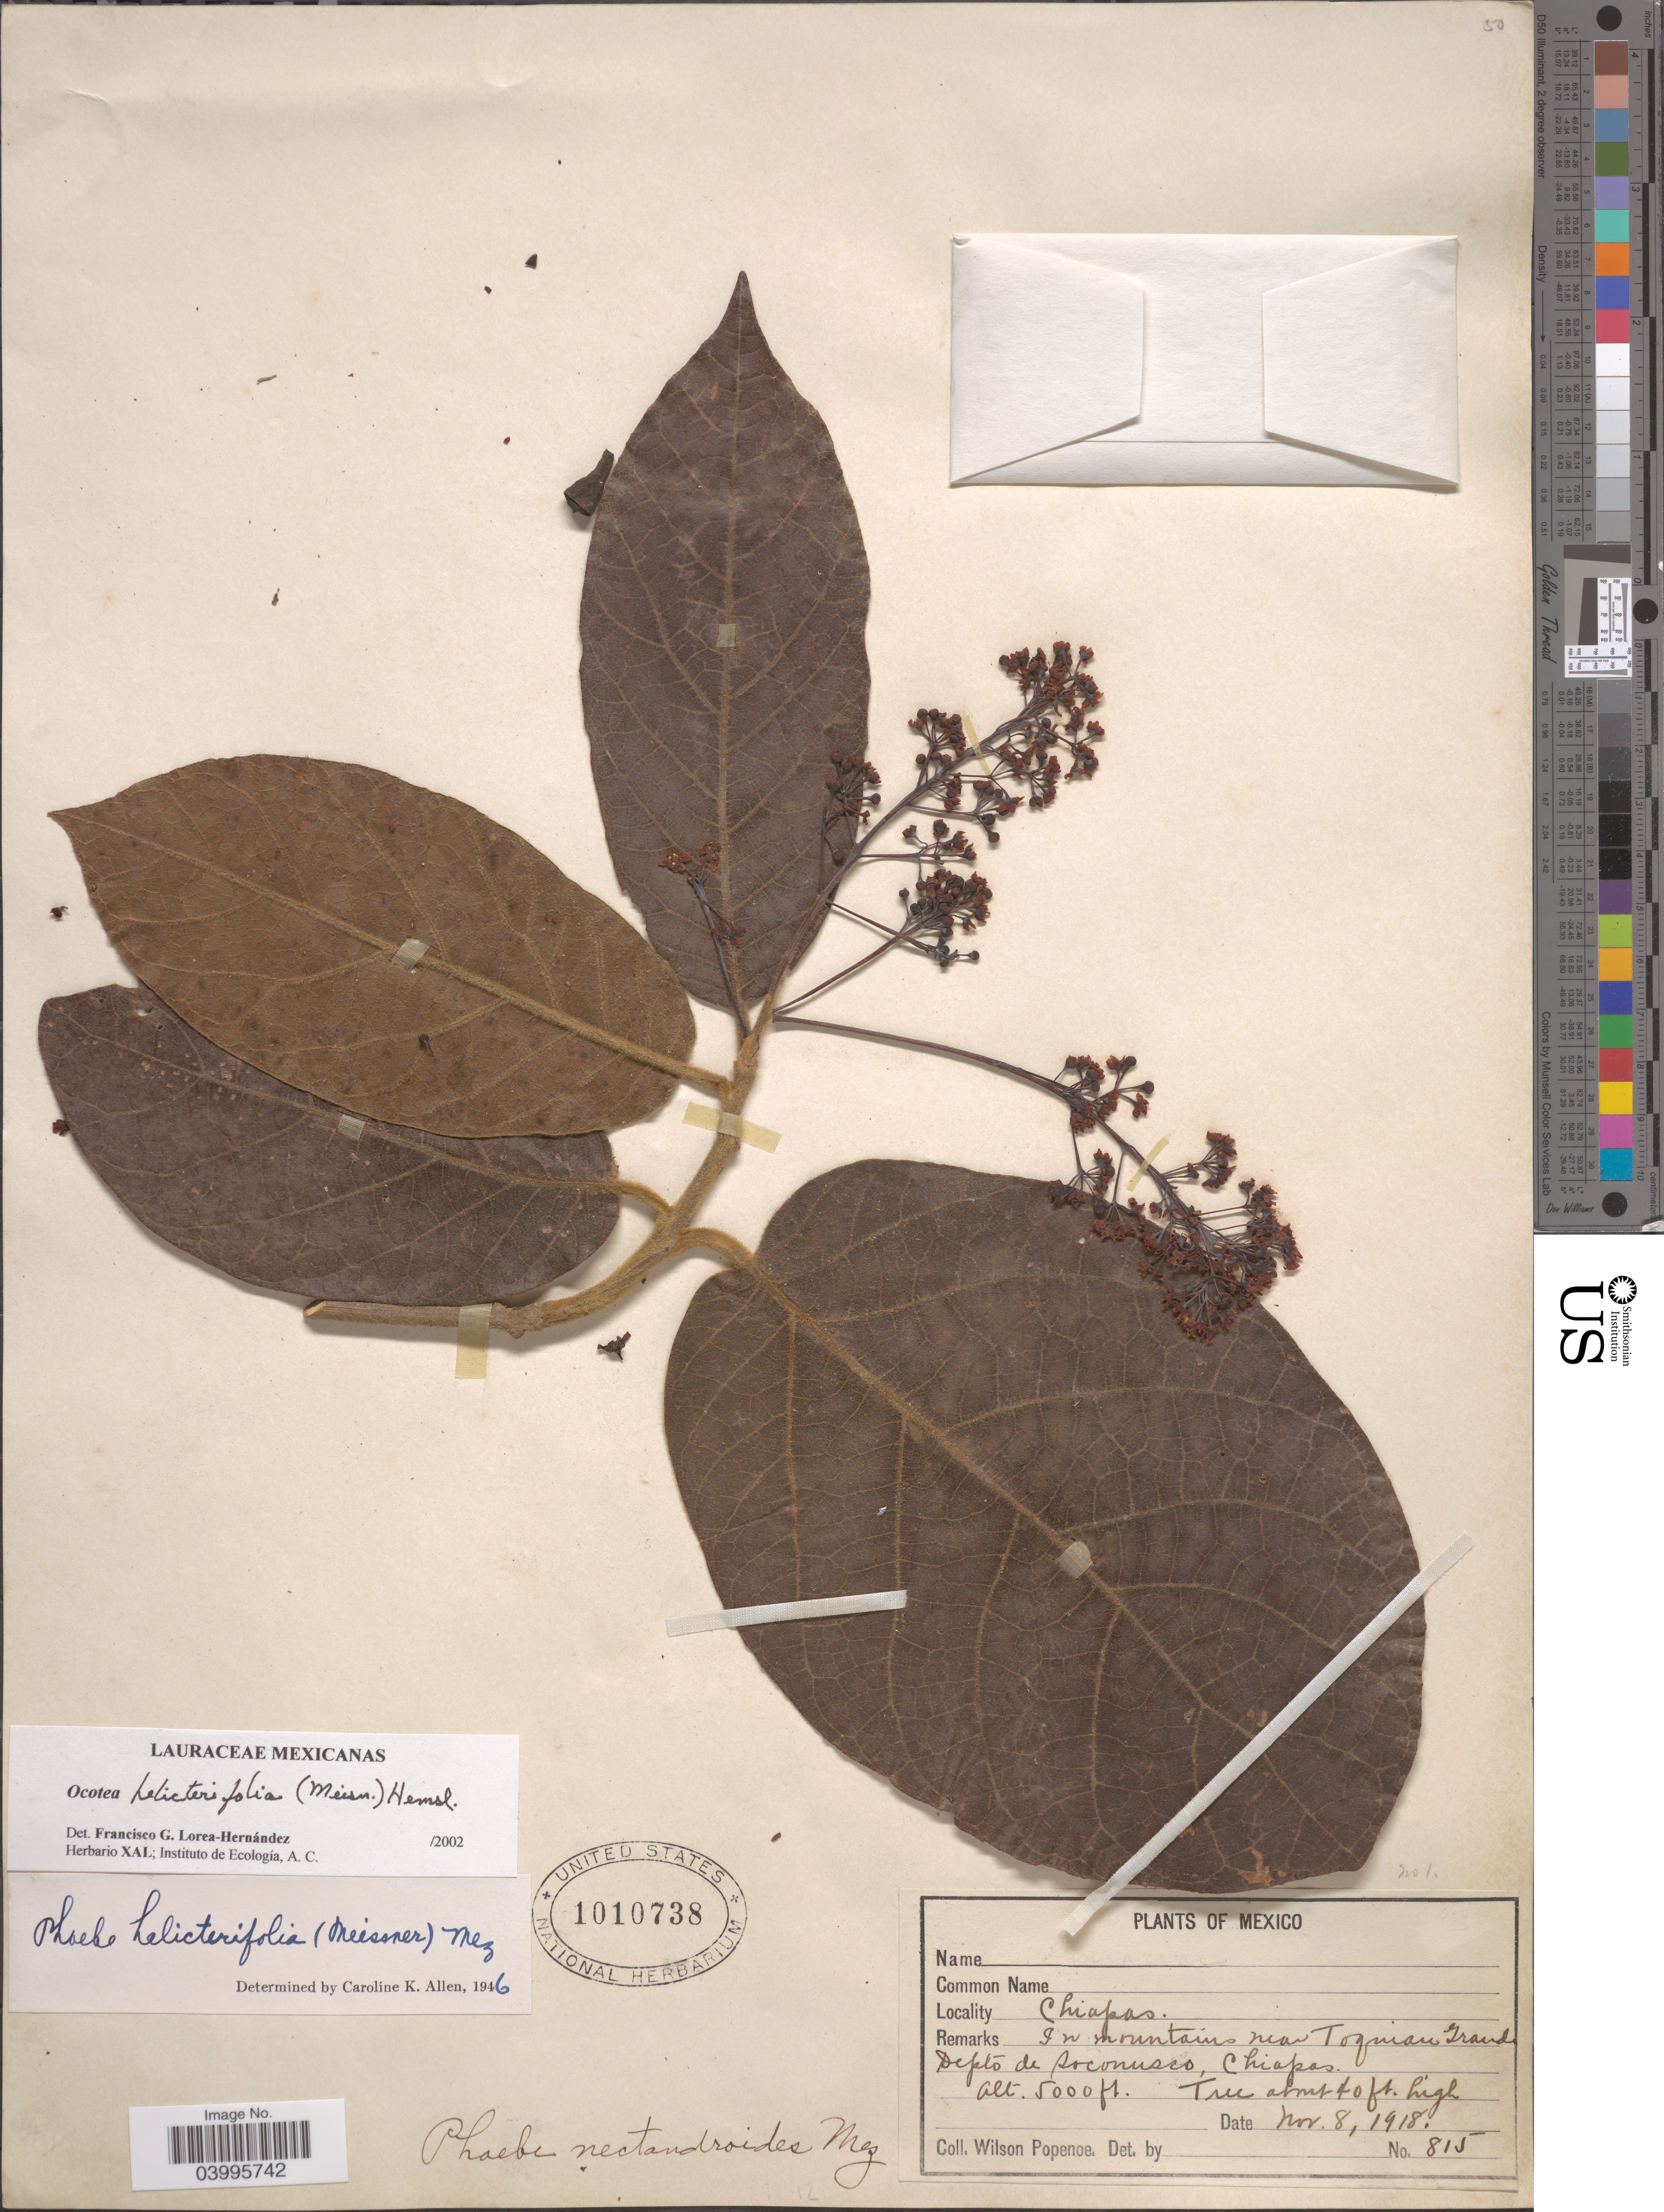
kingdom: Plantae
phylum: Tracheophyta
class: Magnoliopsida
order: Laurales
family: Lauraceae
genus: Ocotea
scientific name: Ocotea helicterifolia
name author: (Meisn.) Hemsl.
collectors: F. Popenoe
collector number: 815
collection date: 1918-11-08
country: Mexico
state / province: Chiapas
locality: Chiapas. In mountains near Toquian Grande Depto de Soconusco.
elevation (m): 1524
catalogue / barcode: US 1010738